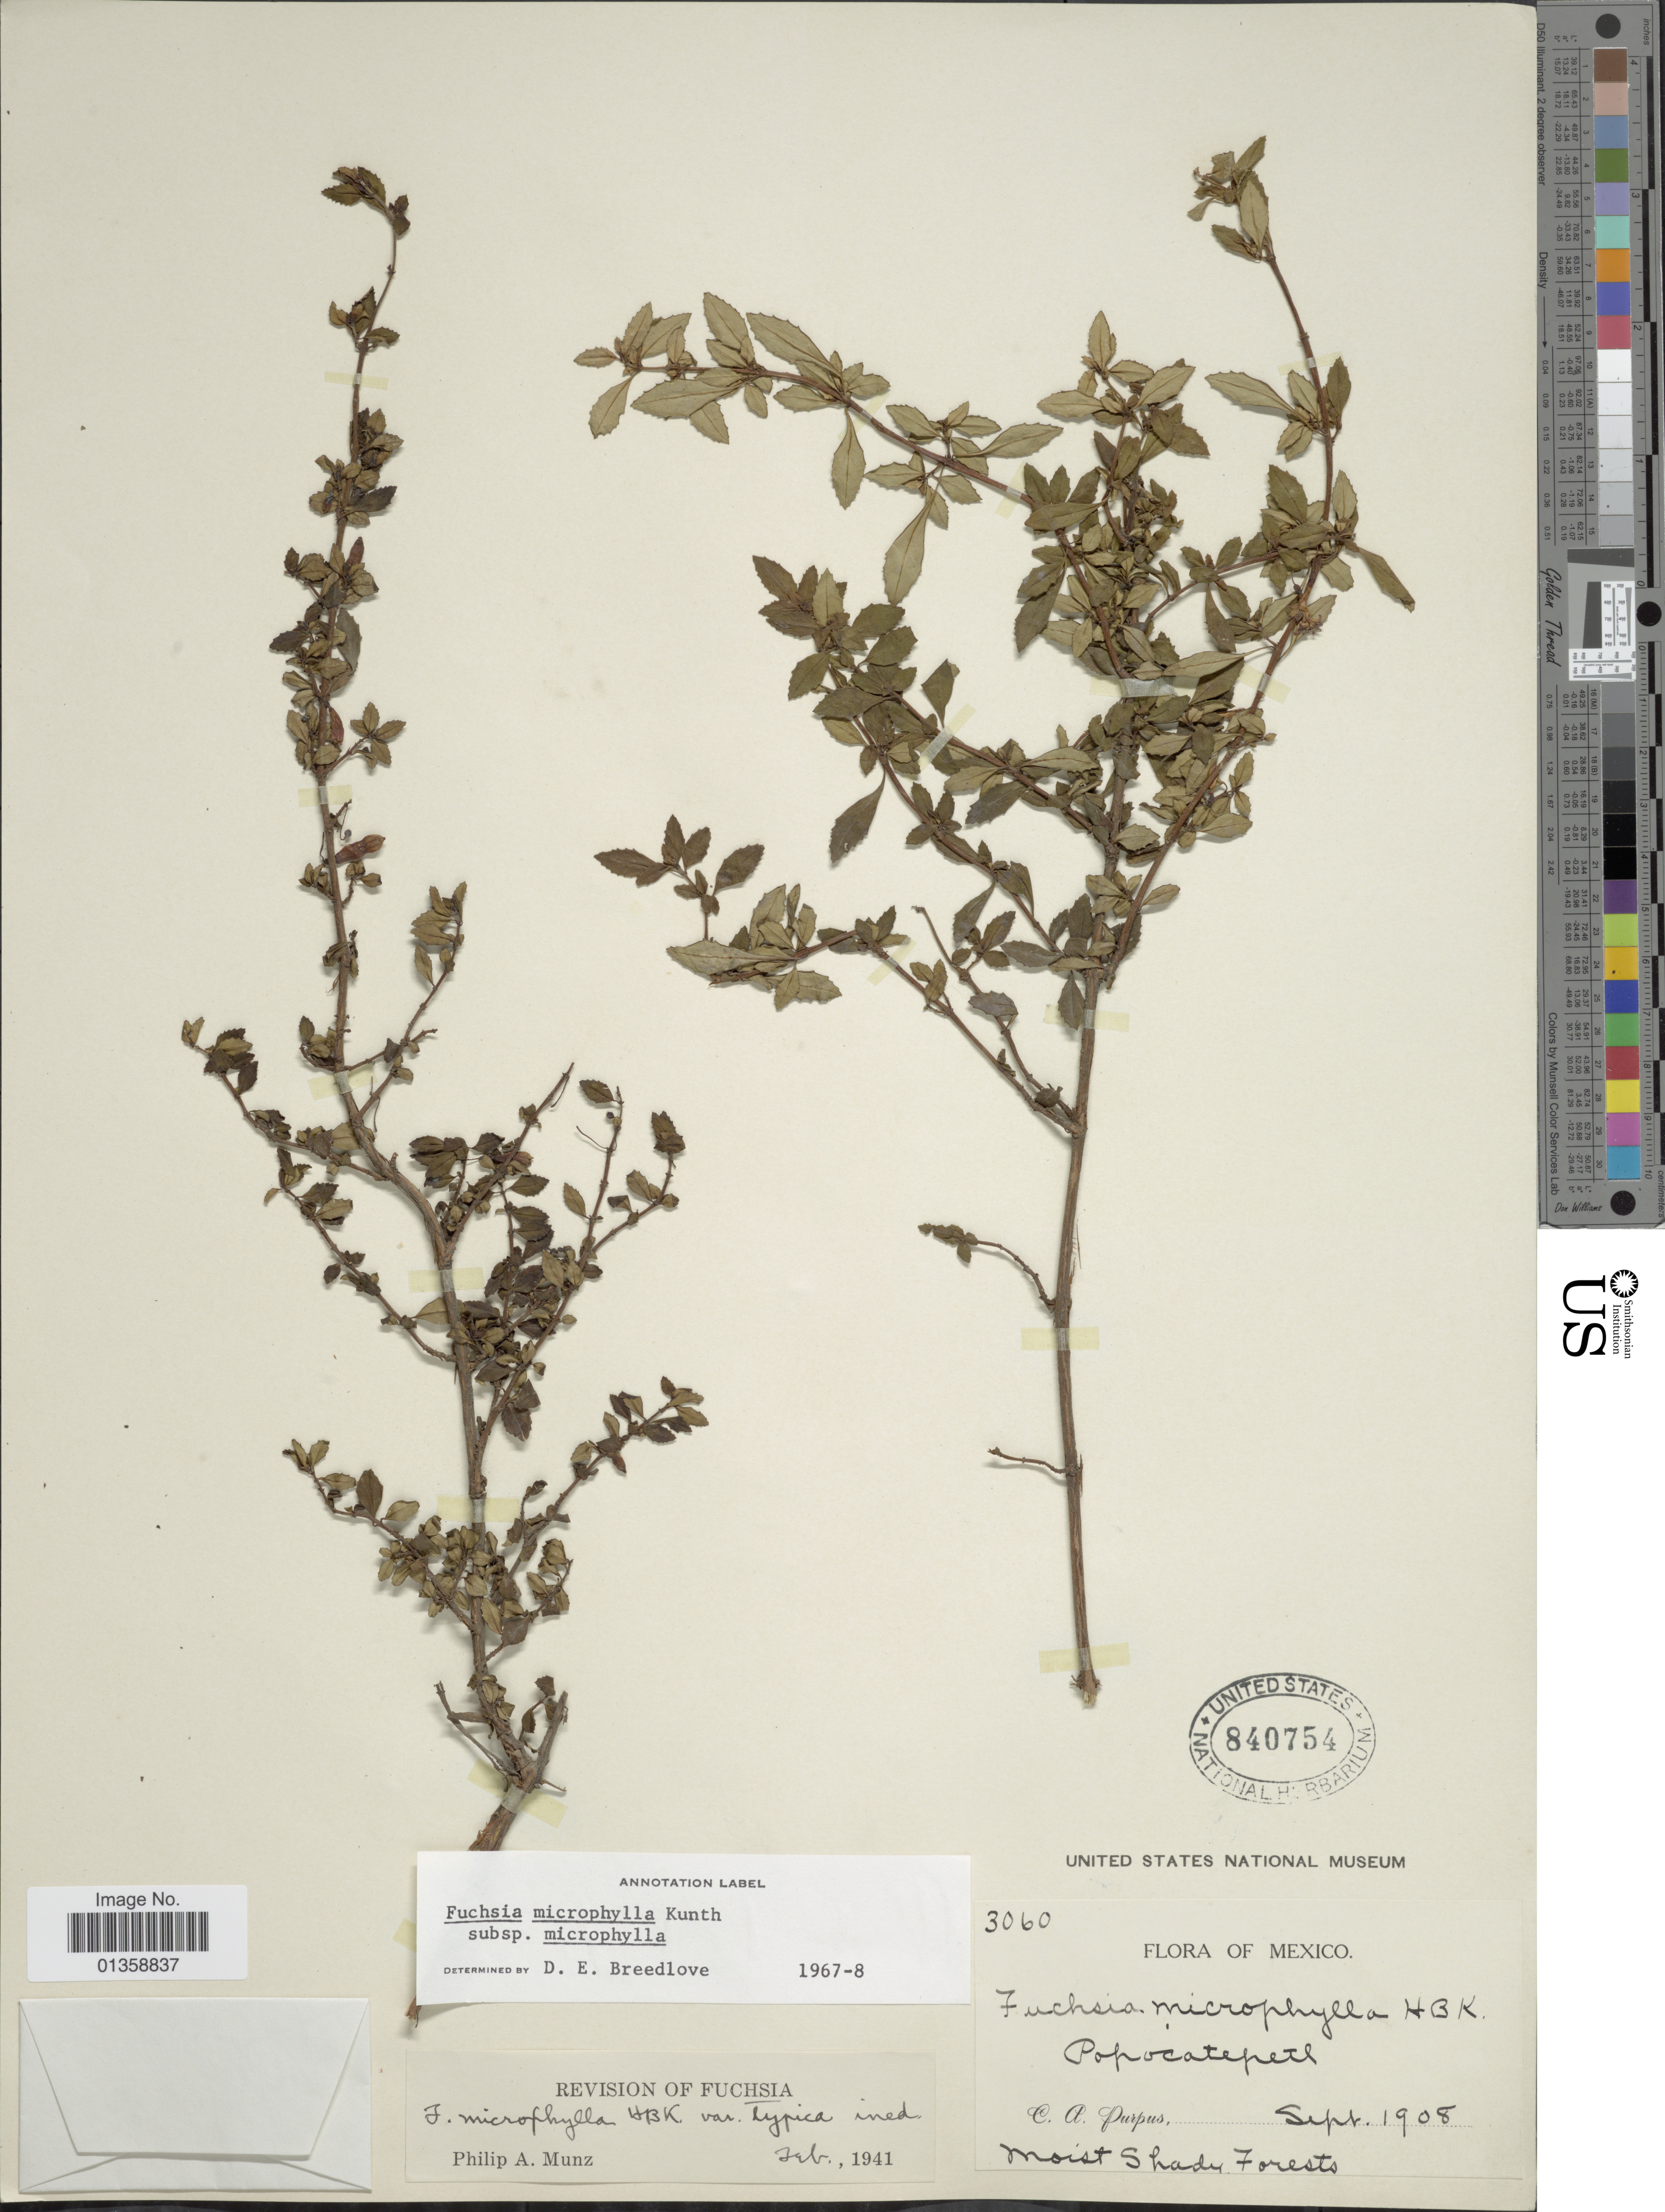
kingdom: Plantae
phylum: Tracheophyta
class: Magnoliopsida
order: Myrtales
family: Onagraceae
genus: Fuchsia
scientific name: Fuchsia microphylla subsp. microphylla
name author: Kunth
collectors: C. A. Purpus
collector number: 3060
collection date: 1908-09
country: Mexico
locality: Popocatepetl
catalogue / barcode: US 840754